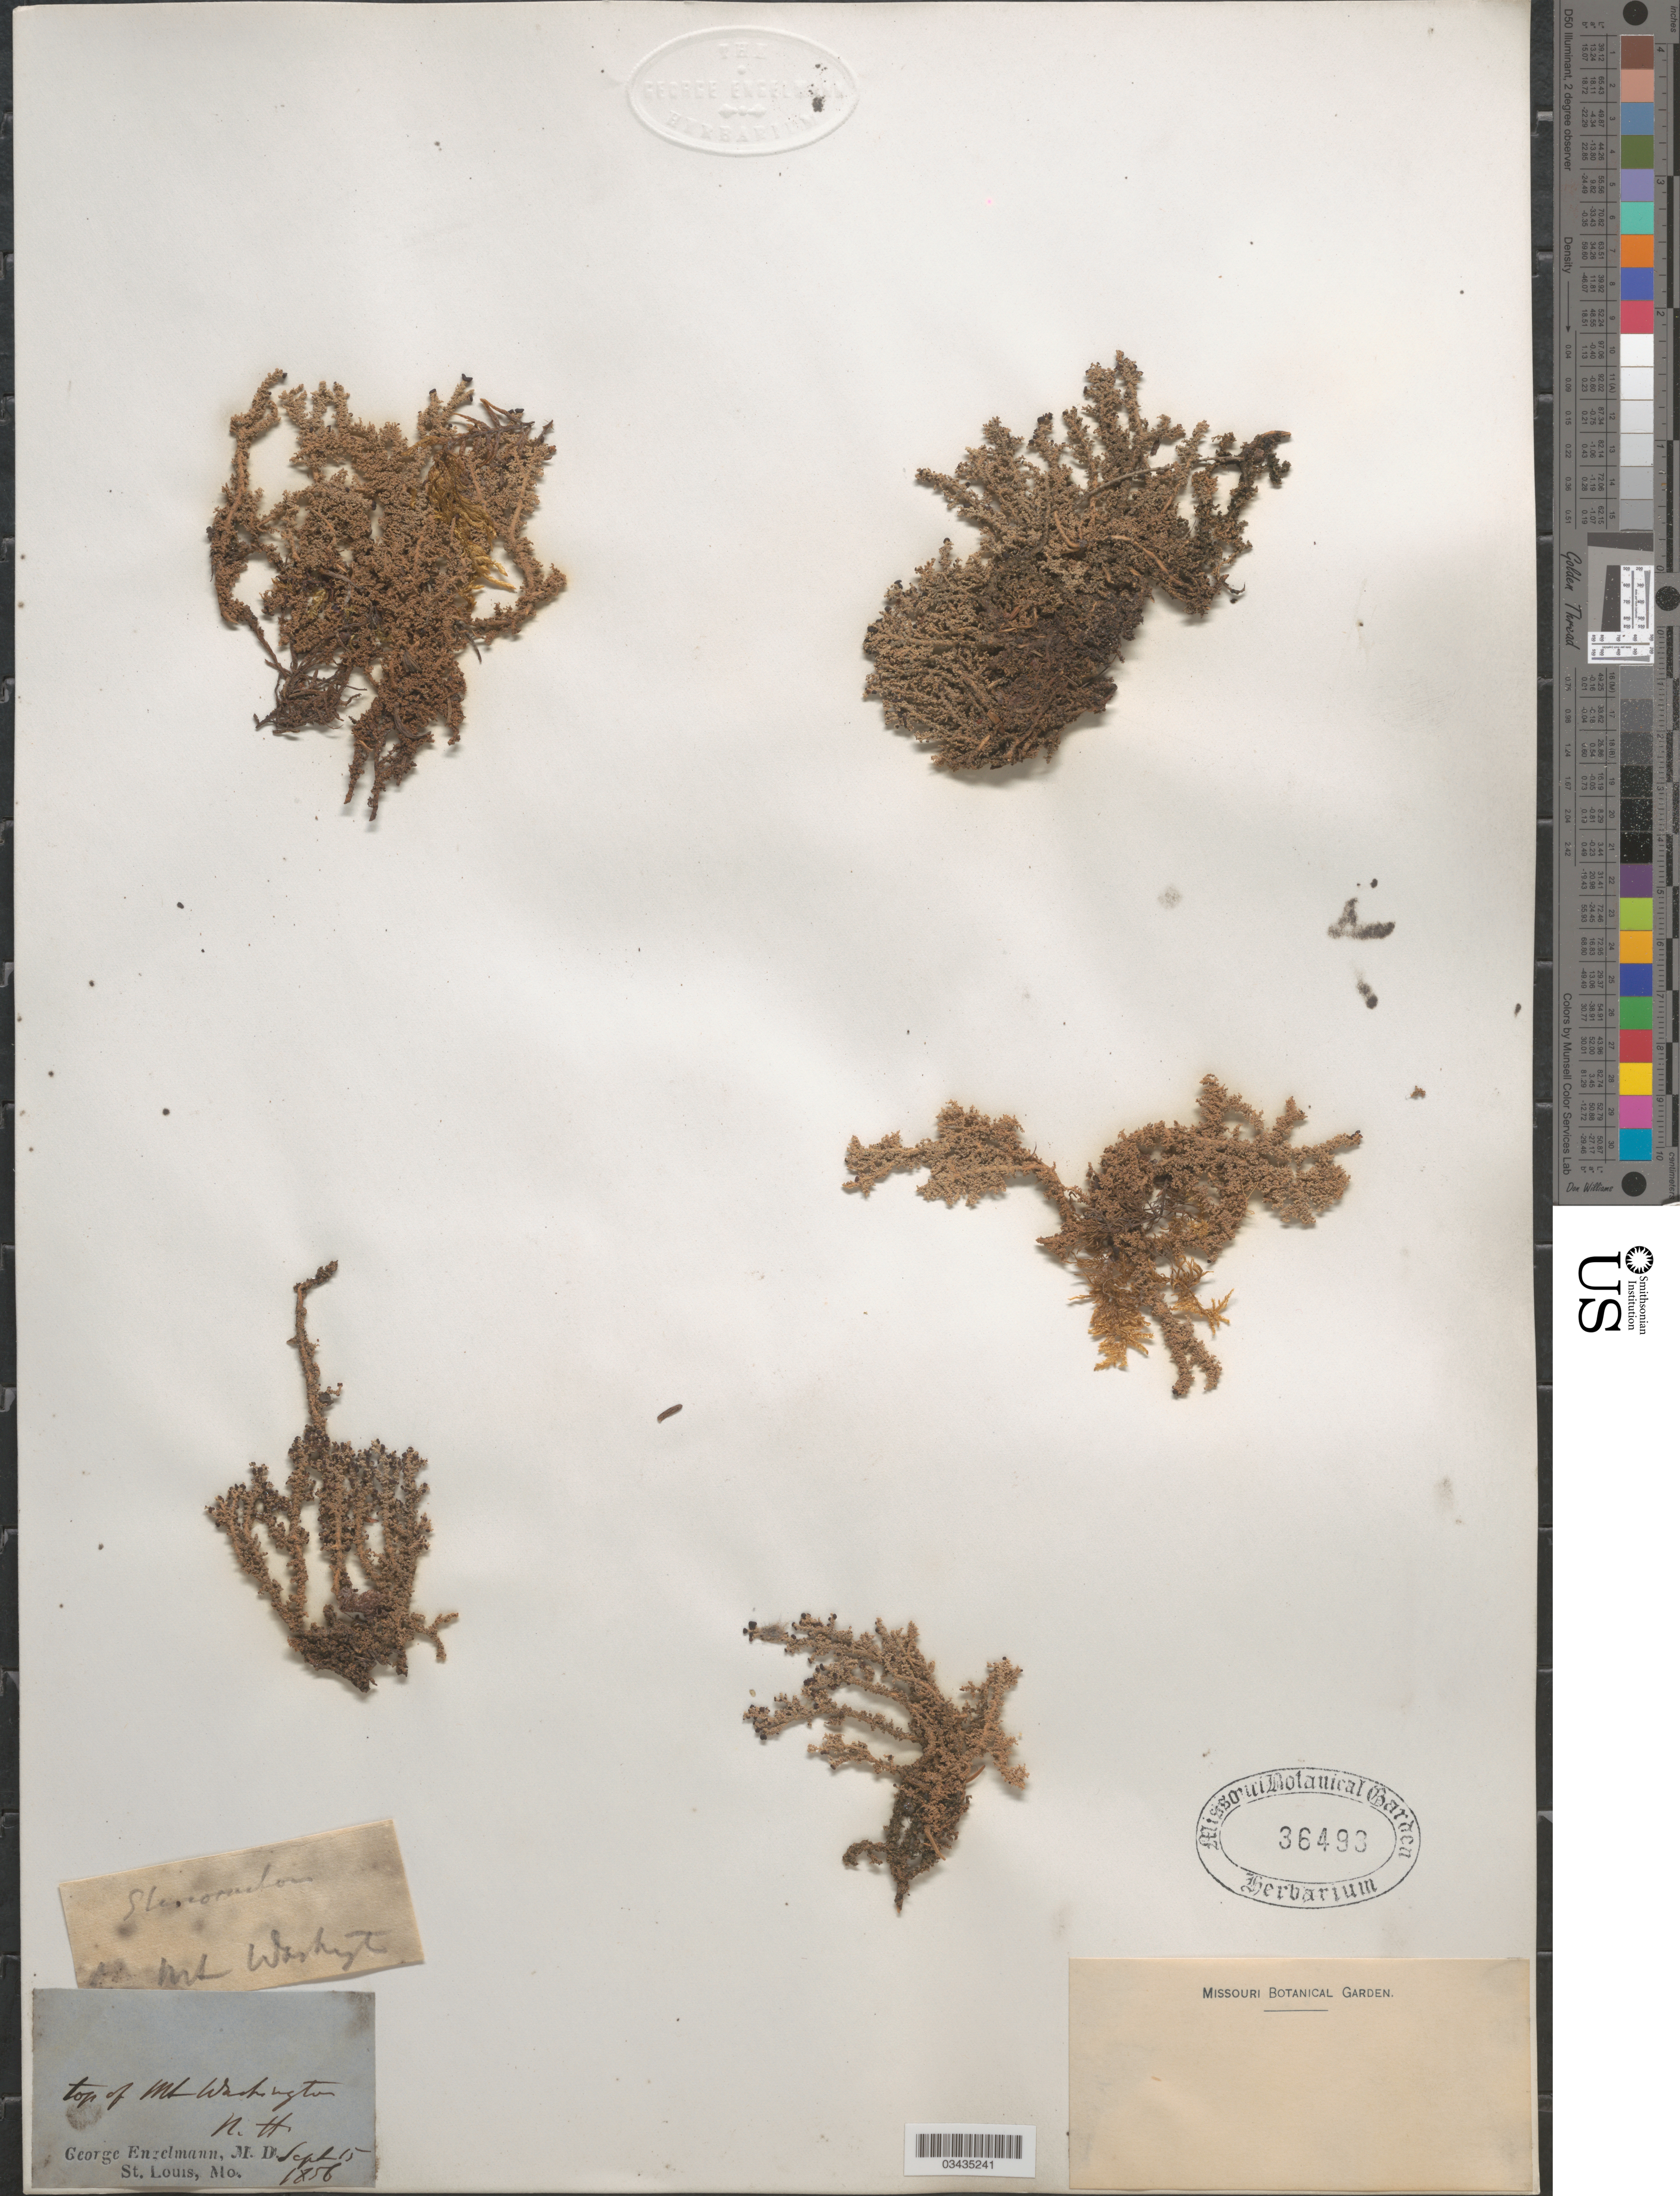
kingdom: Fungi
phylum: Ascomycota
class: Lecanoromycetes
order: Lecanorales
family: Stereocaulaceae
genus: Stereocaulon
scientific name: Stereocaulon sp.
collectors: G. Engelmann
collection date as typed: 15 Sep 1856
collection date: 1856-09-15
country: United States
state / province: New Hampshire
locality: Mount washington